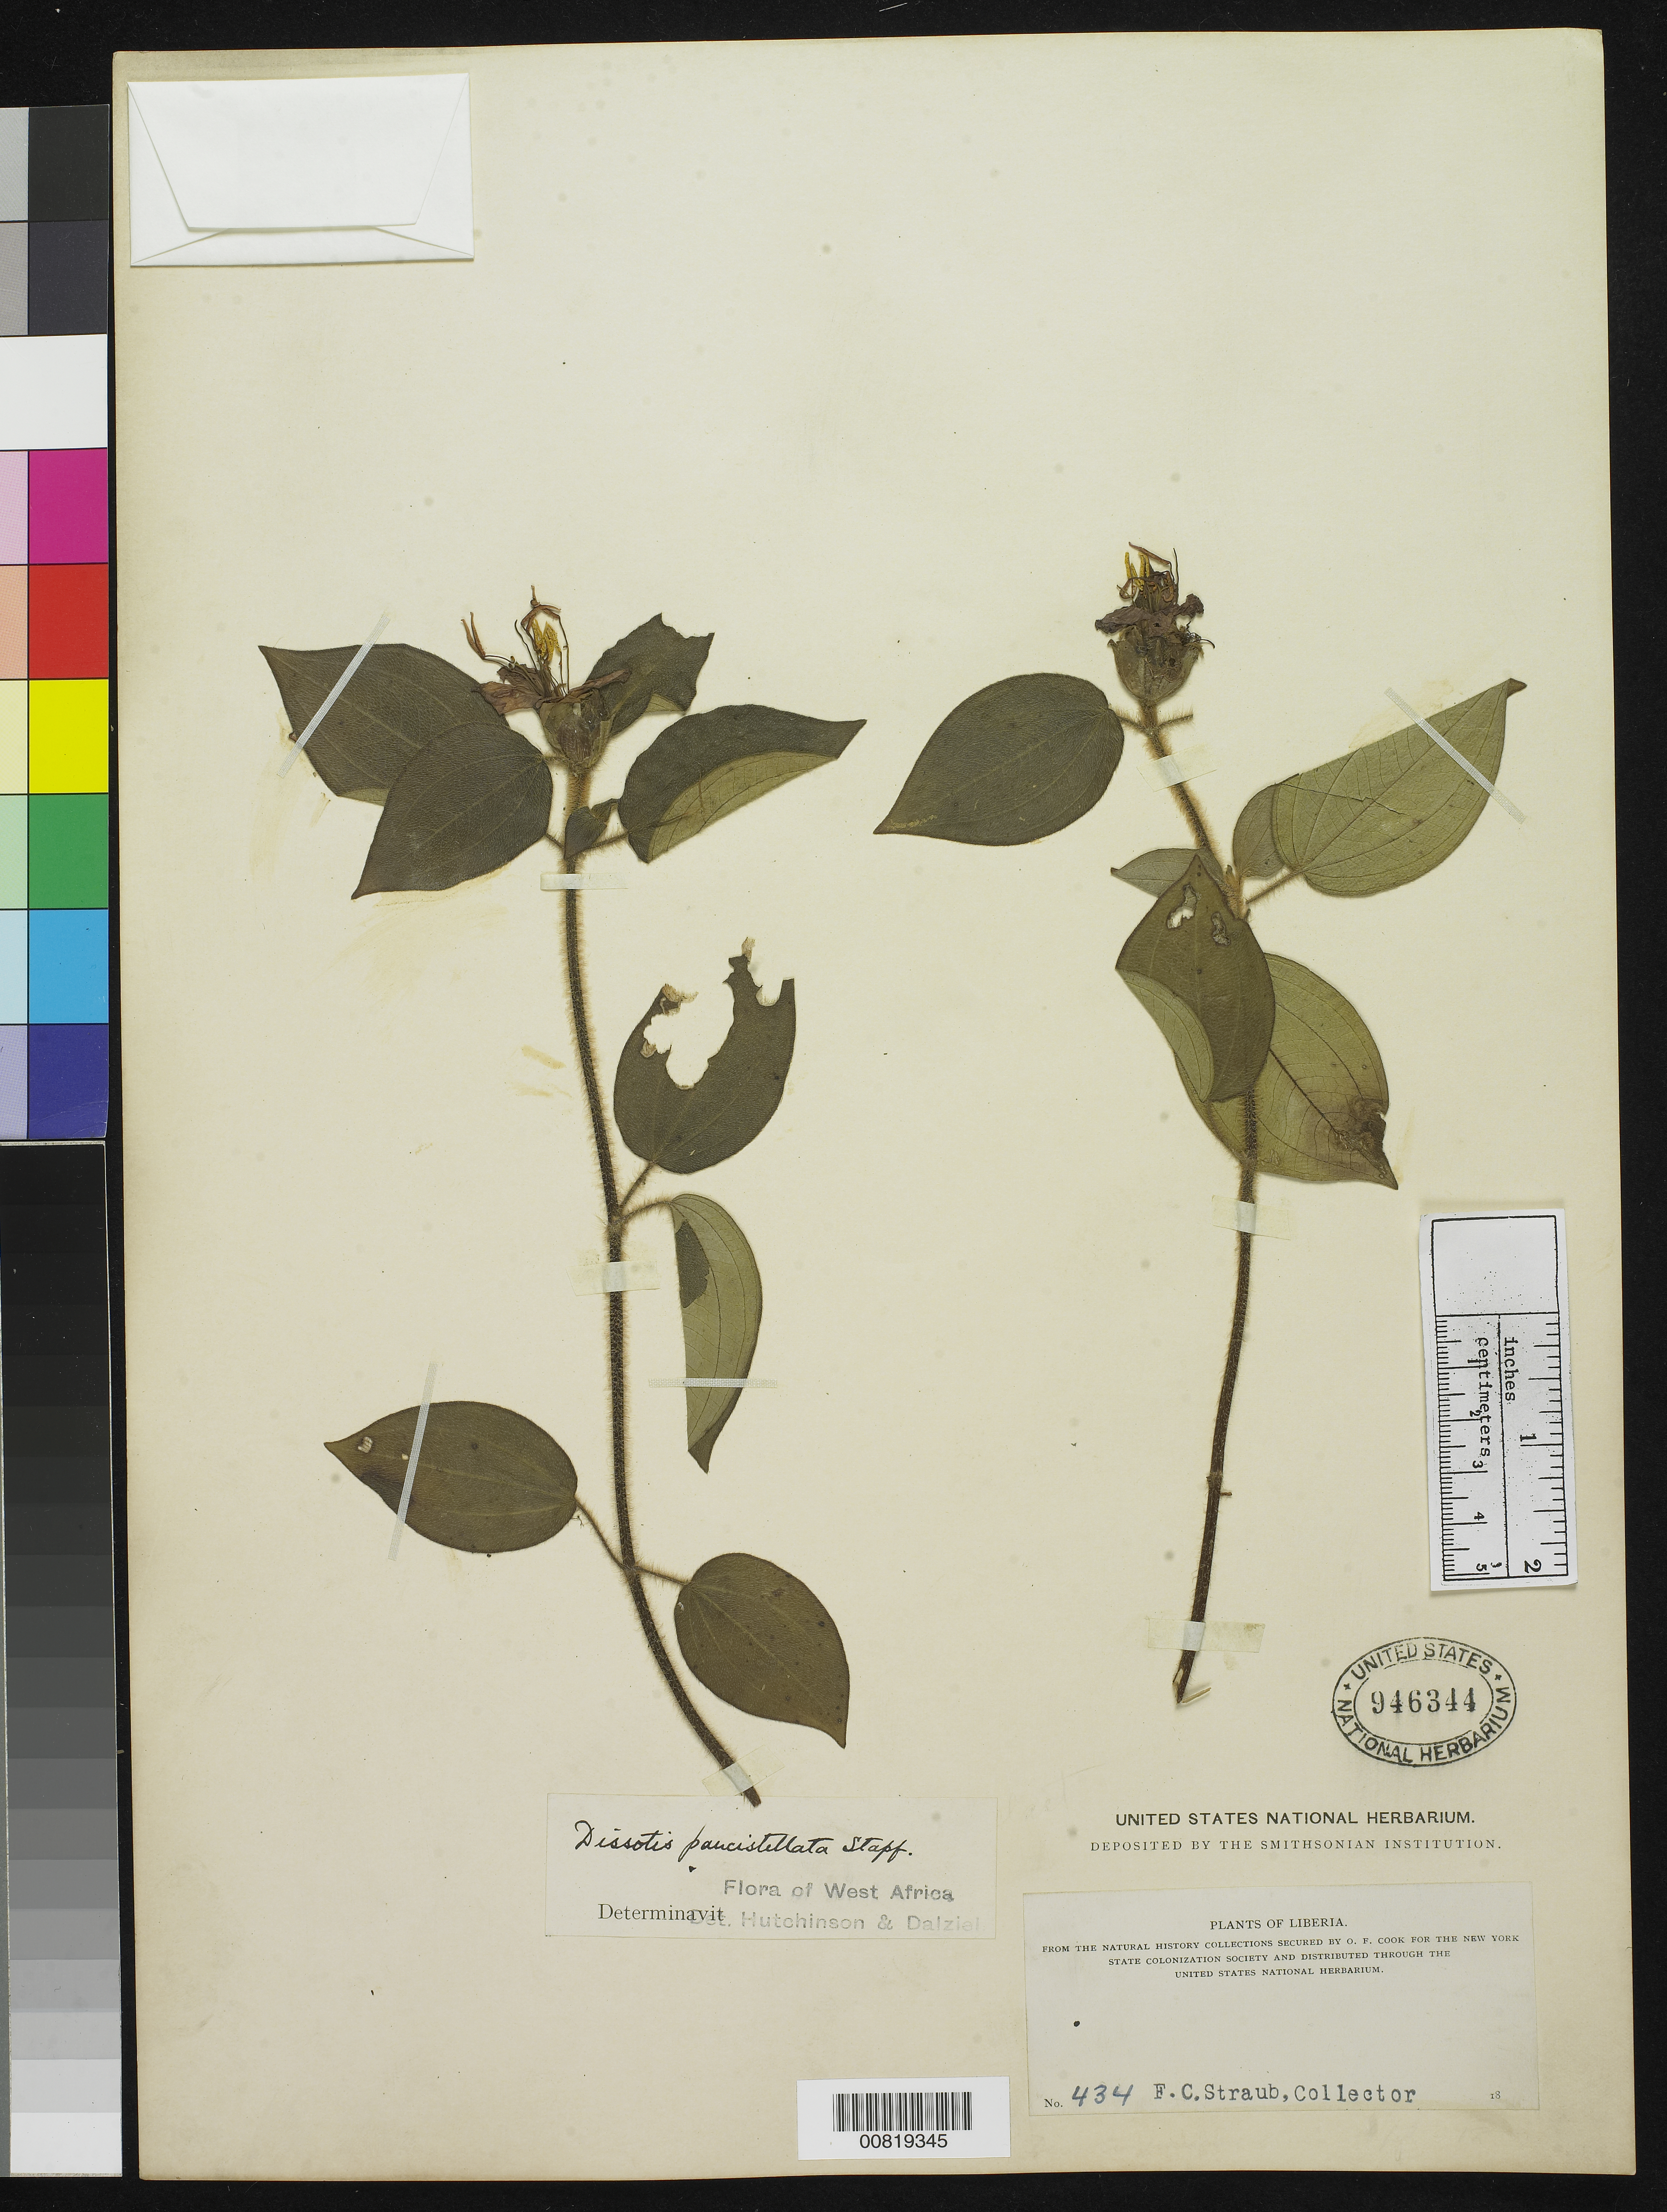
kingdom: Plantae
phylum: Tracheophyta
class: Magnoliopsida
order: Myrtales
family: Melastomataceae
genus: Melastomastrum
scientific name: Melastomastrum afzelii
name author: (Hook. f.) A. Fern. & R. Fern.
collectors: F. Straub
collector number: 434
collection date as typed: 18--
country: Liberia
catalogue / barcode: US 946344